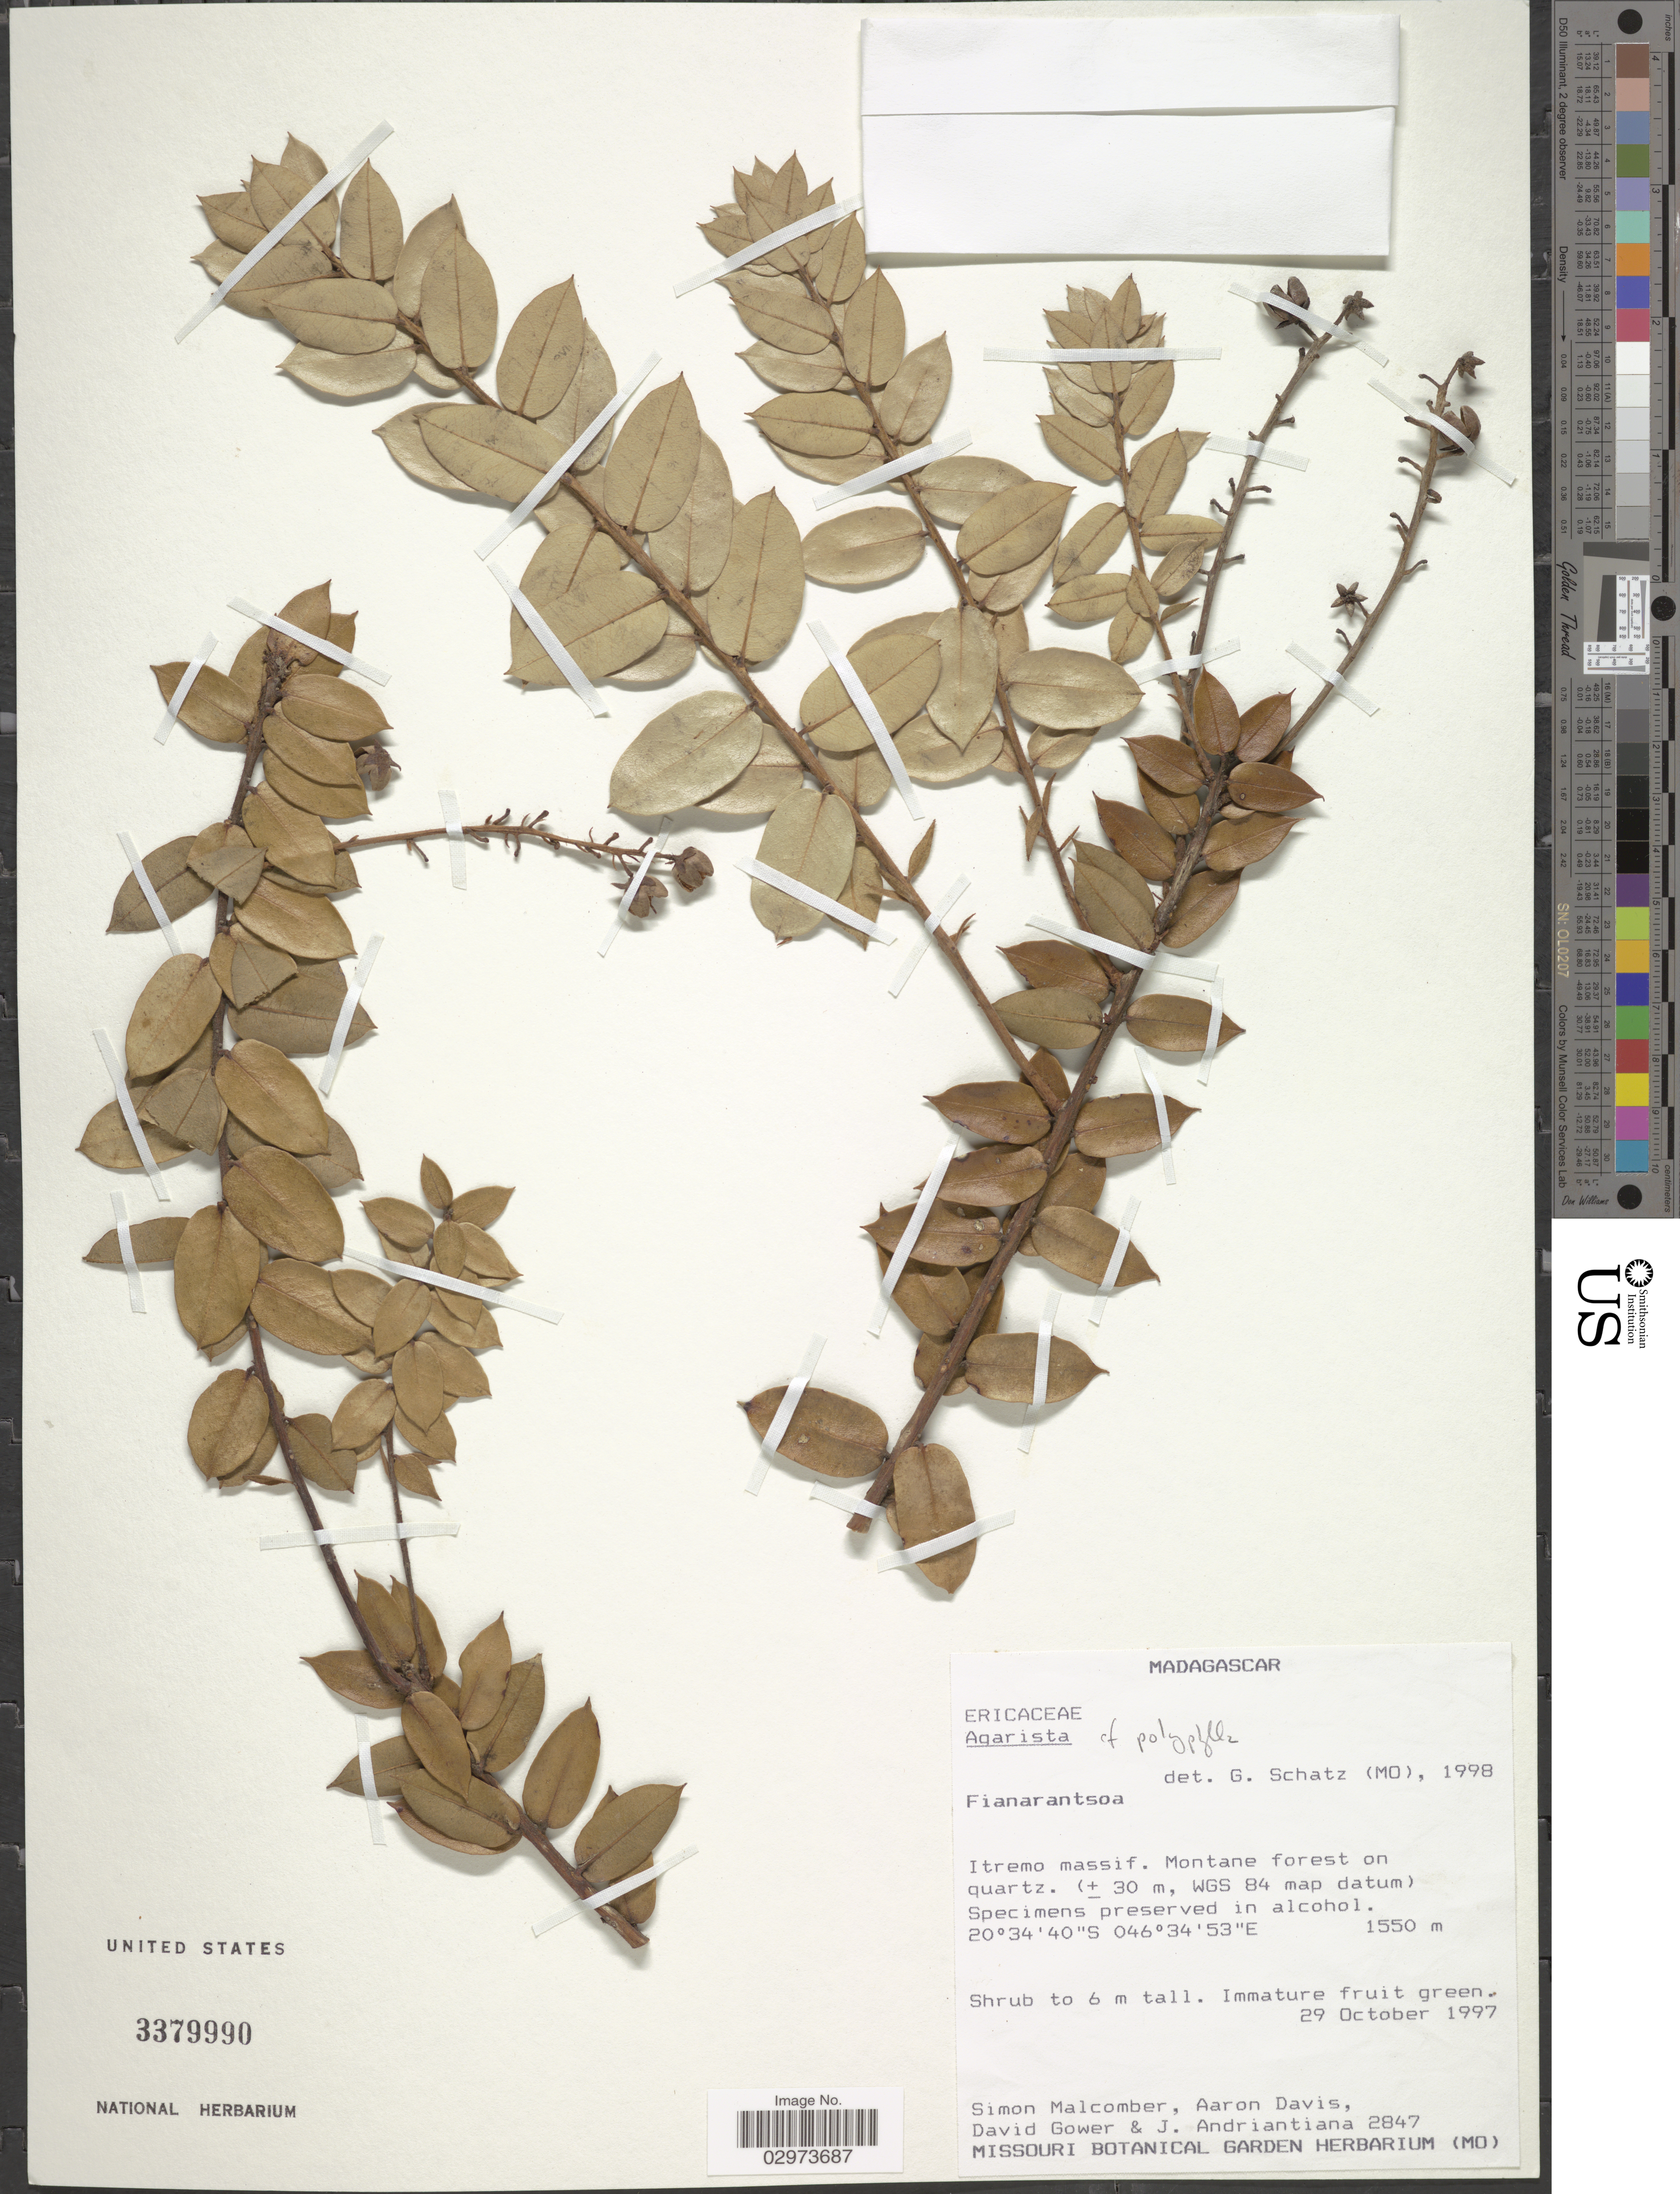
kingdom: Plantae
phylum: Tracheophyta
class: Magnoliopsida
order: Ericales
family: Ericaceae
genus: Agarista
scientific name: Agarista salicifolia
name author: (Lam.) G. Don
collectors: S. T. Malcomber, A. Davis, D. Gower & J. Andriantiana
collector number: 2847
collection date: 1997-10-29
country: Madagascar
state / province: Amoron'i Mania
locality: Itremo massif.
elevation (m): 1550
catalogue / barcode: US 3379990